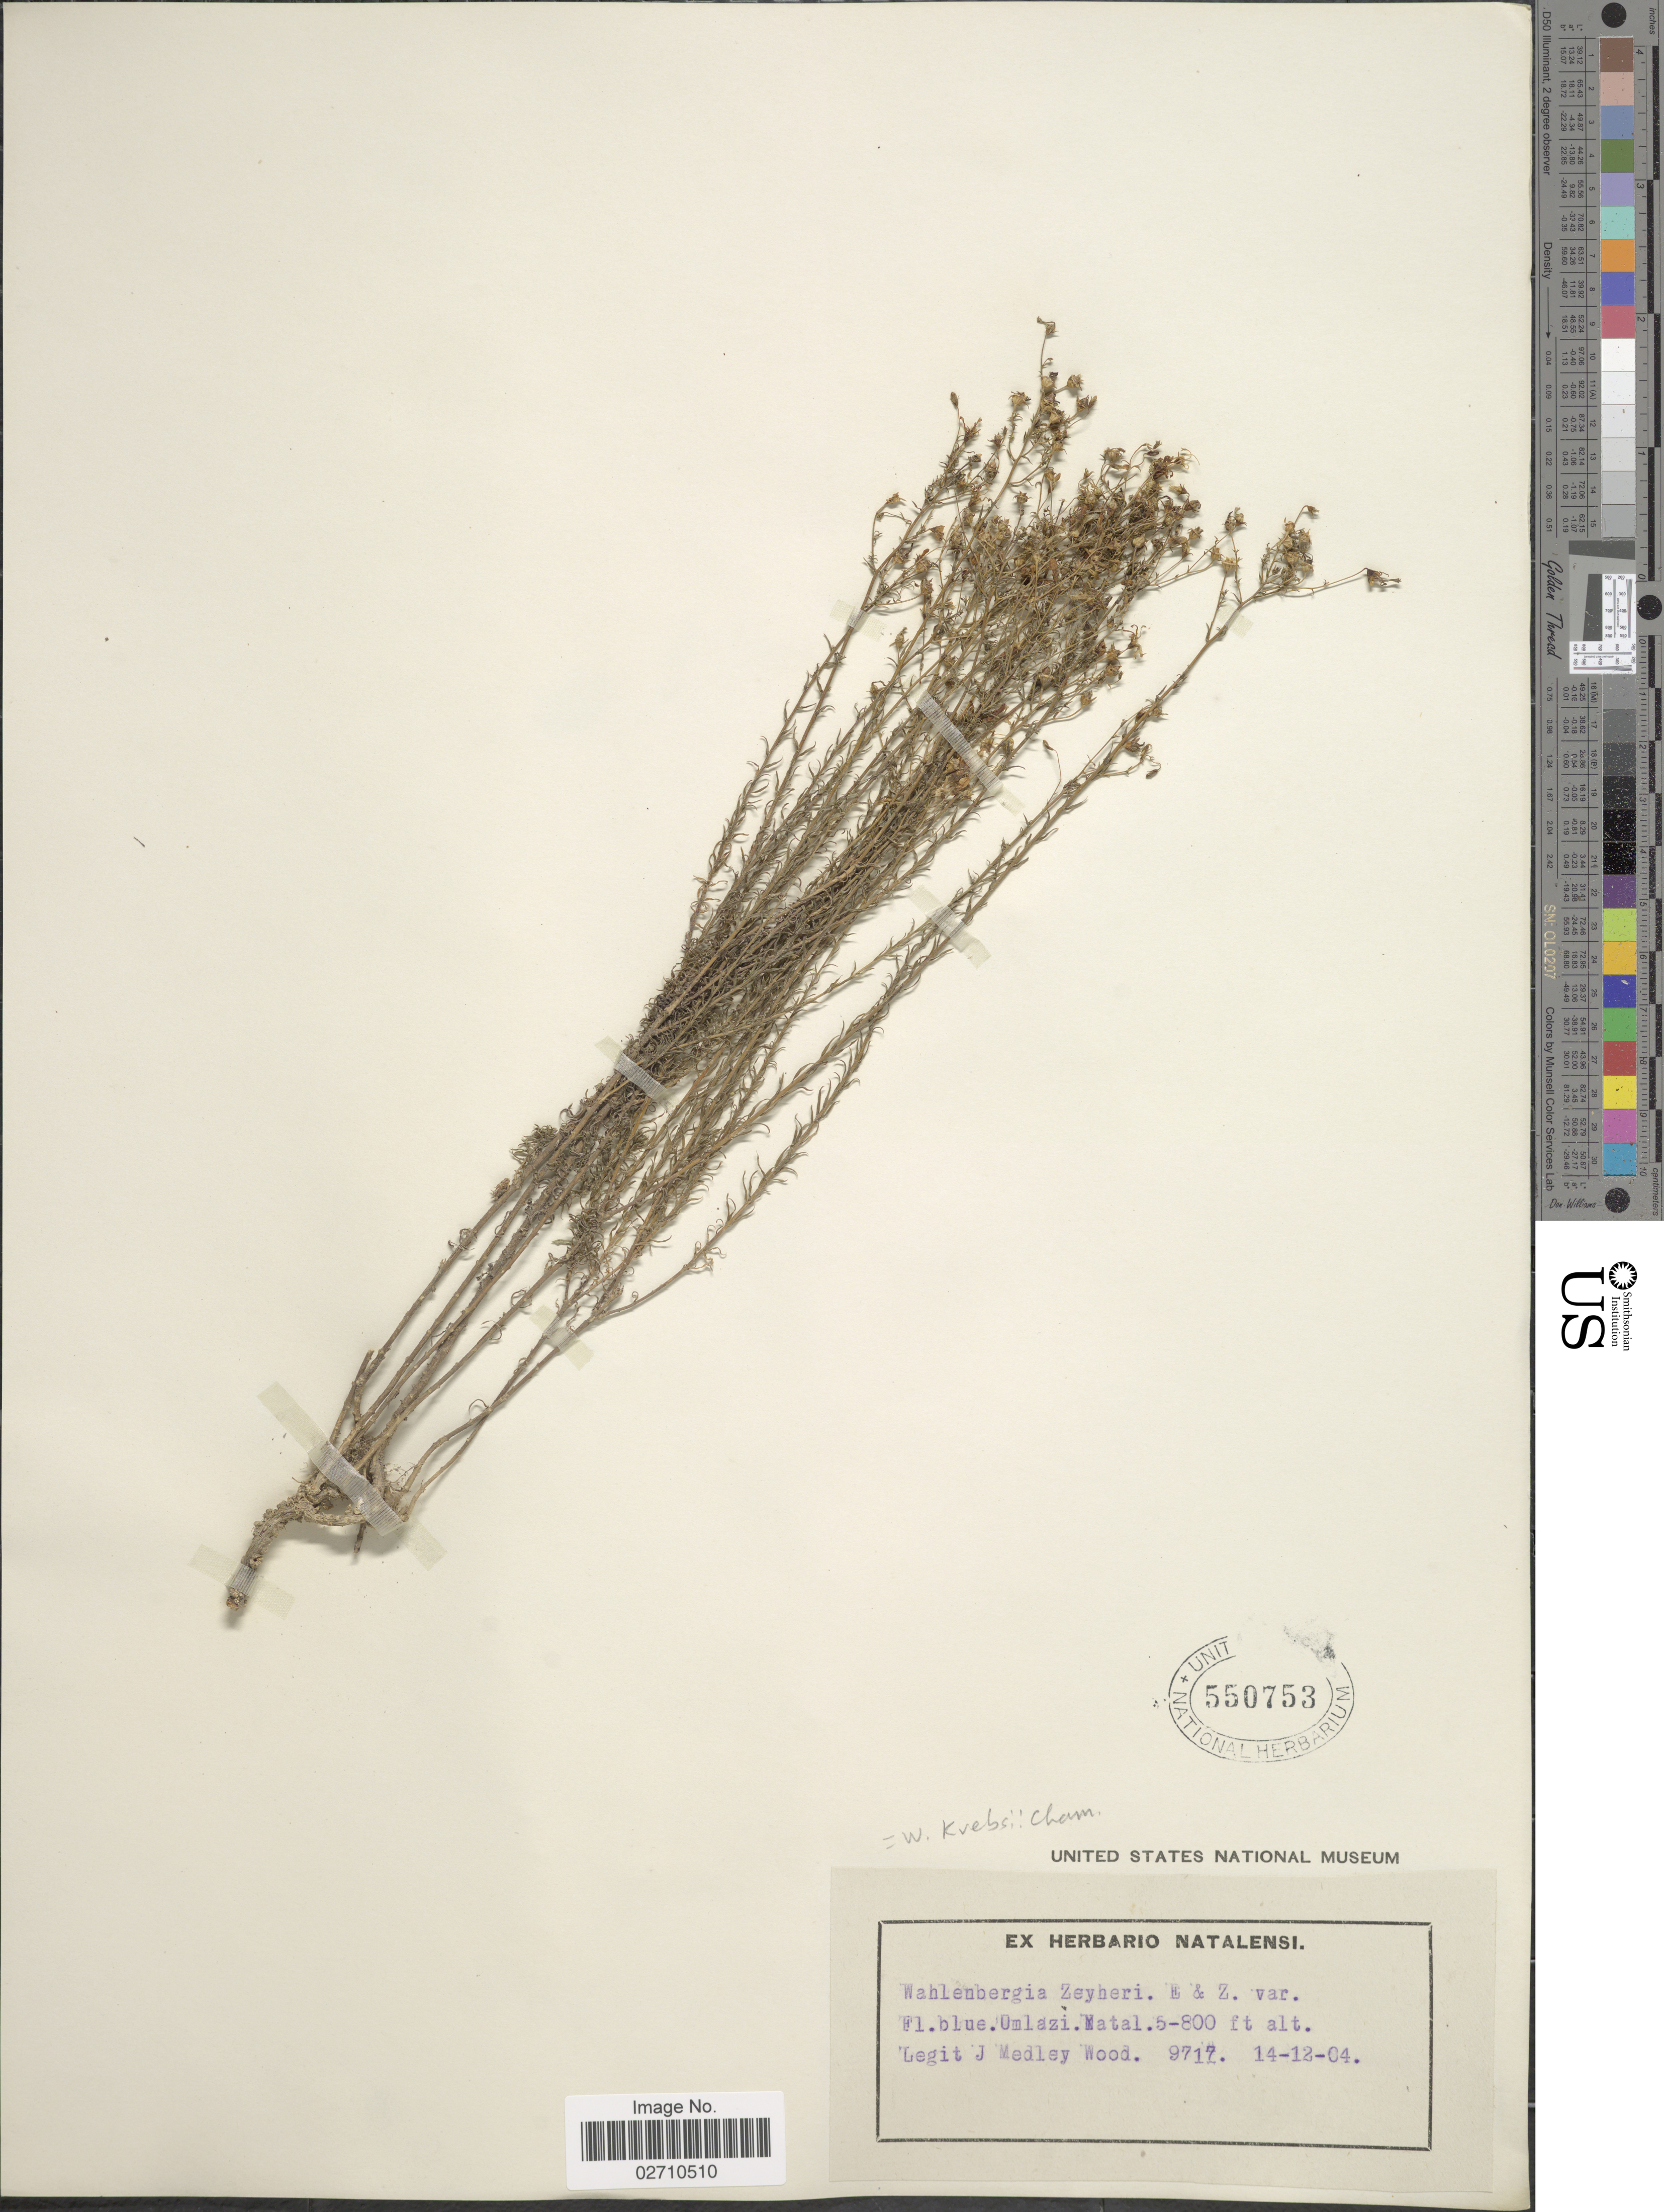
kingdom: Plantae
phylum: Tracheophyta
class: Magnoliopsida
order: Asterales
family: Campanulaceae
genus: Wahlenbergia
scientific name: Wahlenbergia krebsii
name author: Cham.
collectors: J. Medley Wood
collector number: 9717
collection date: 1904-12-14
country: South Africa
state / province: KwaZulu-Natal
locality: Umlazi. Natal.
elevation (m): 152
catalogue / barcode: US 550753